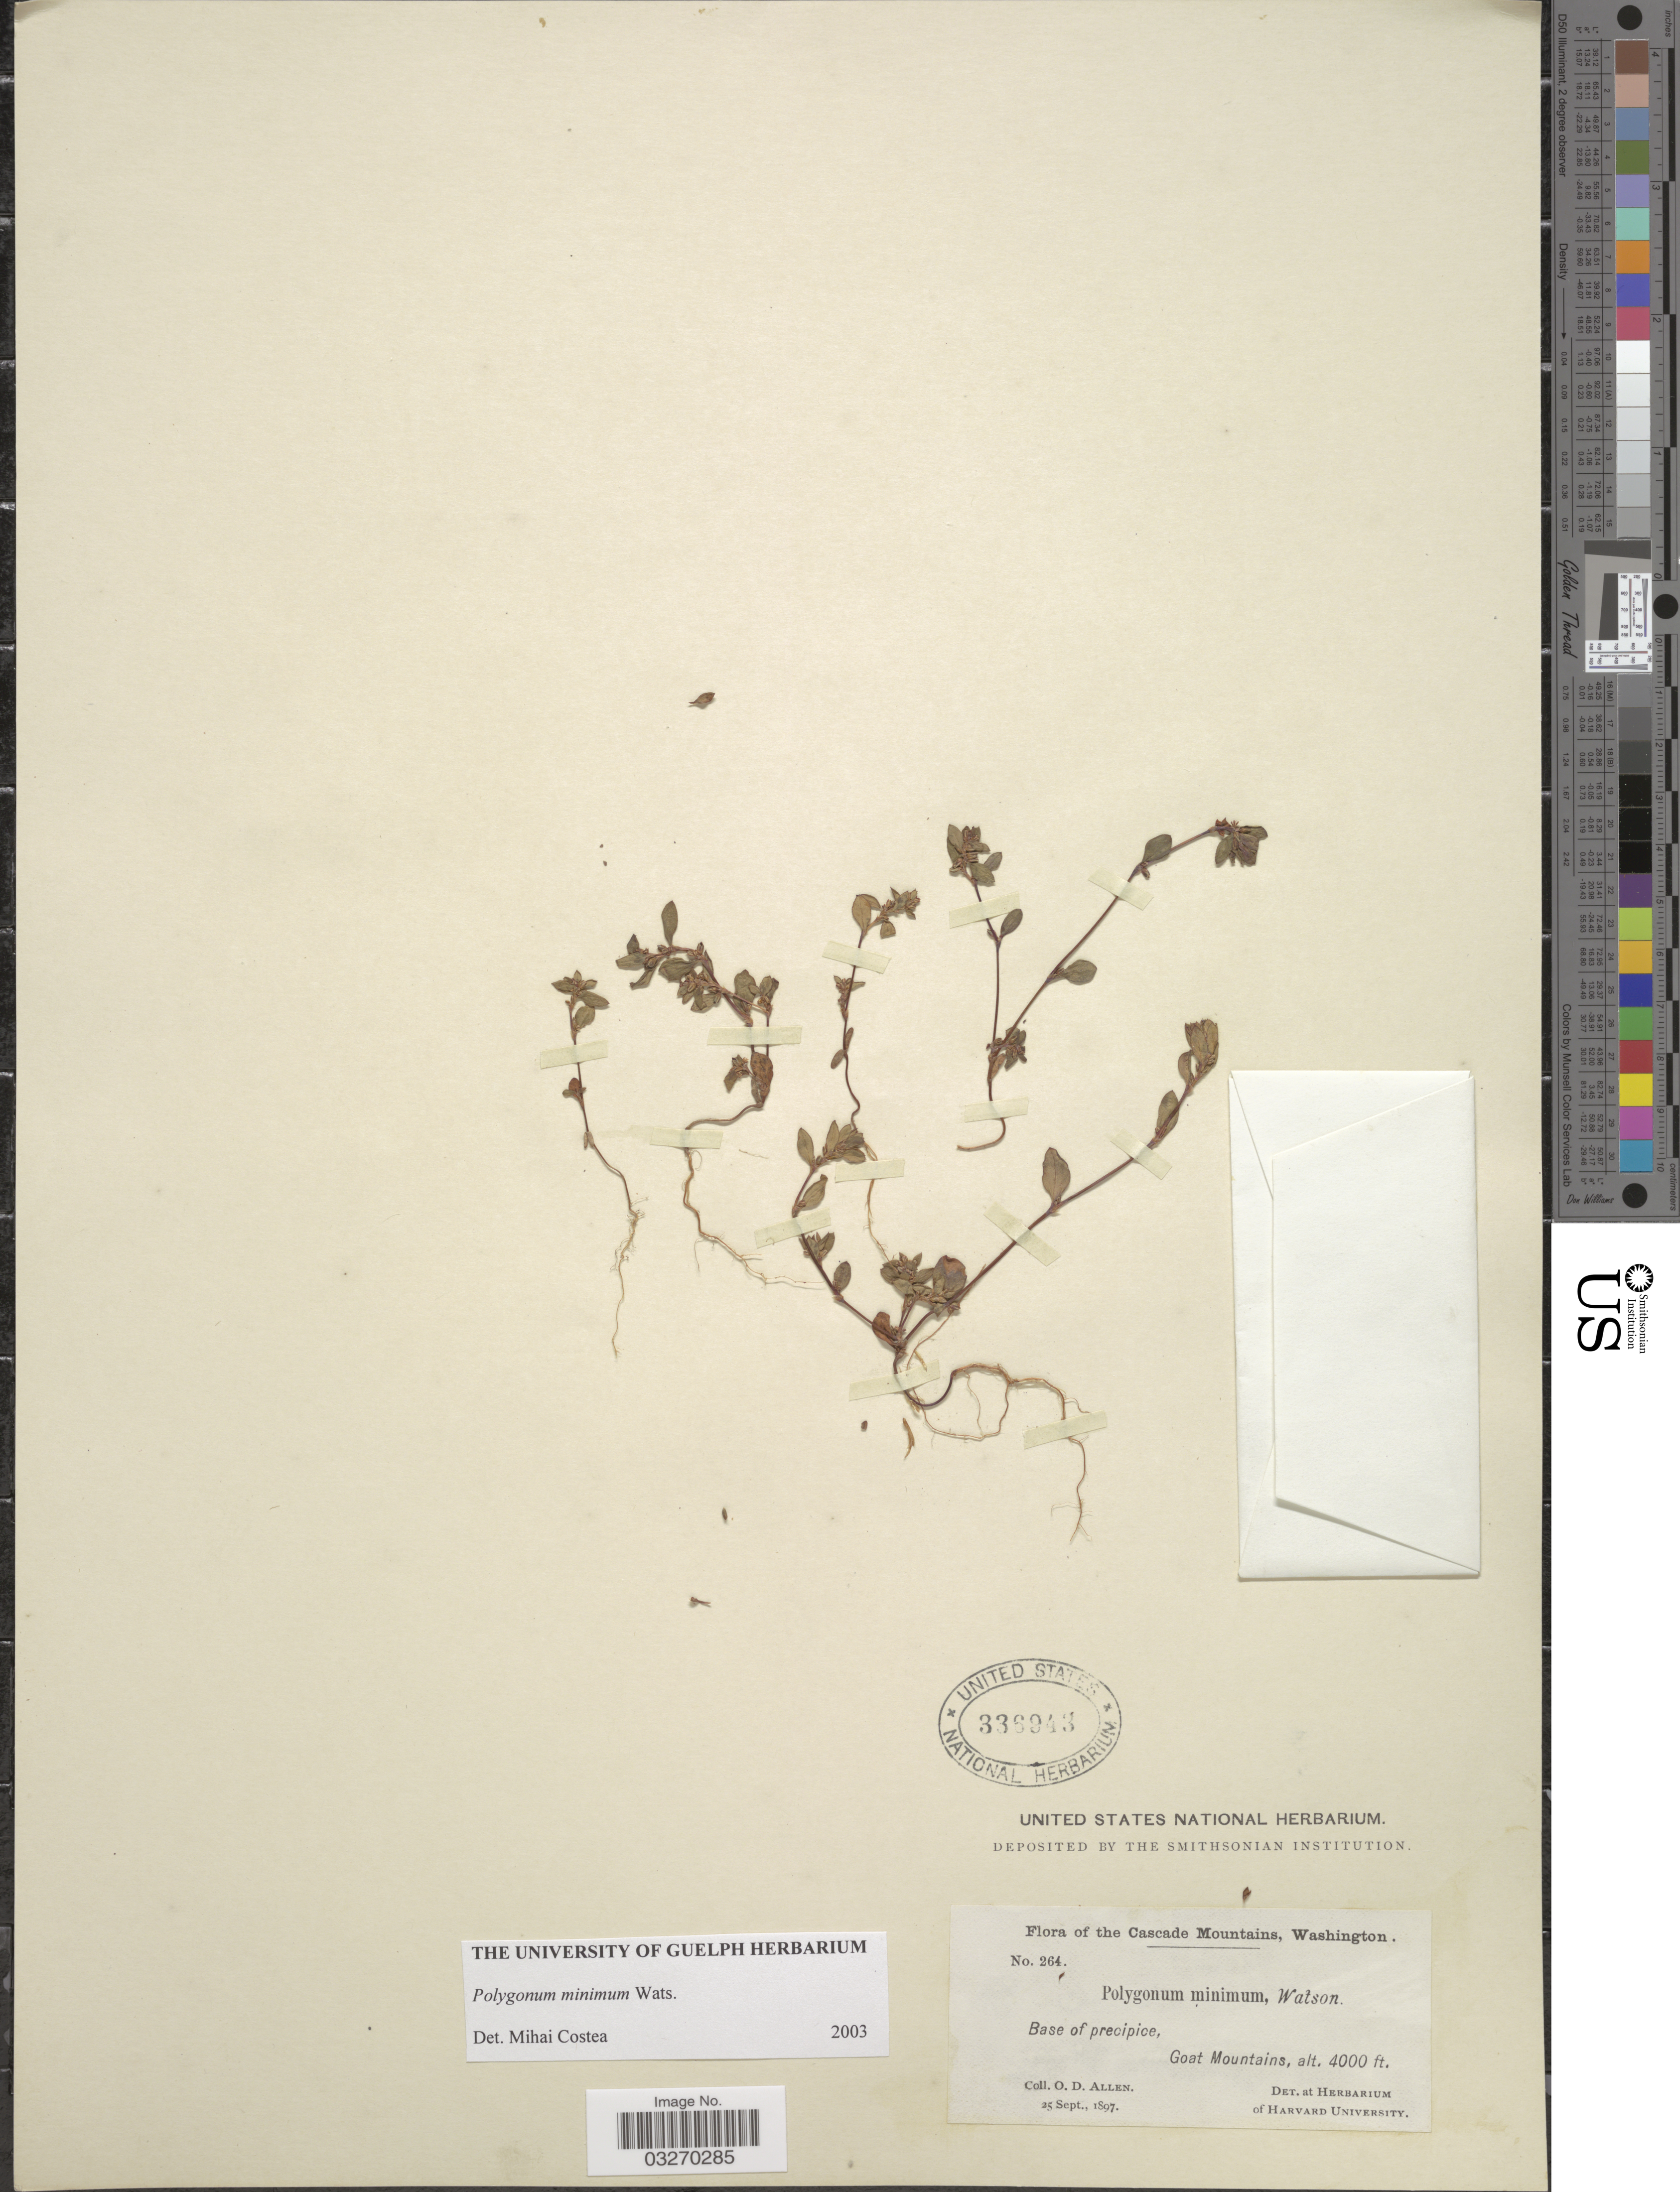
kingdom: Plantae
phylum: Tracheophyta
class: Magnoliopsida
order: Caryophyllales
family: Polygonaceae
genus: Polygonum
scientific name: Polygonum minimum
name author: S. Watson in C. King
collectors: O. D. Allen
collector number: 264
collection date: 1897-09-25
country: United States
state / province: Washington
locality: The Cascade Mountains. Base of precipice, Goat Mountains.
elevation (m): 1219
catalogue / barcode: US 336943